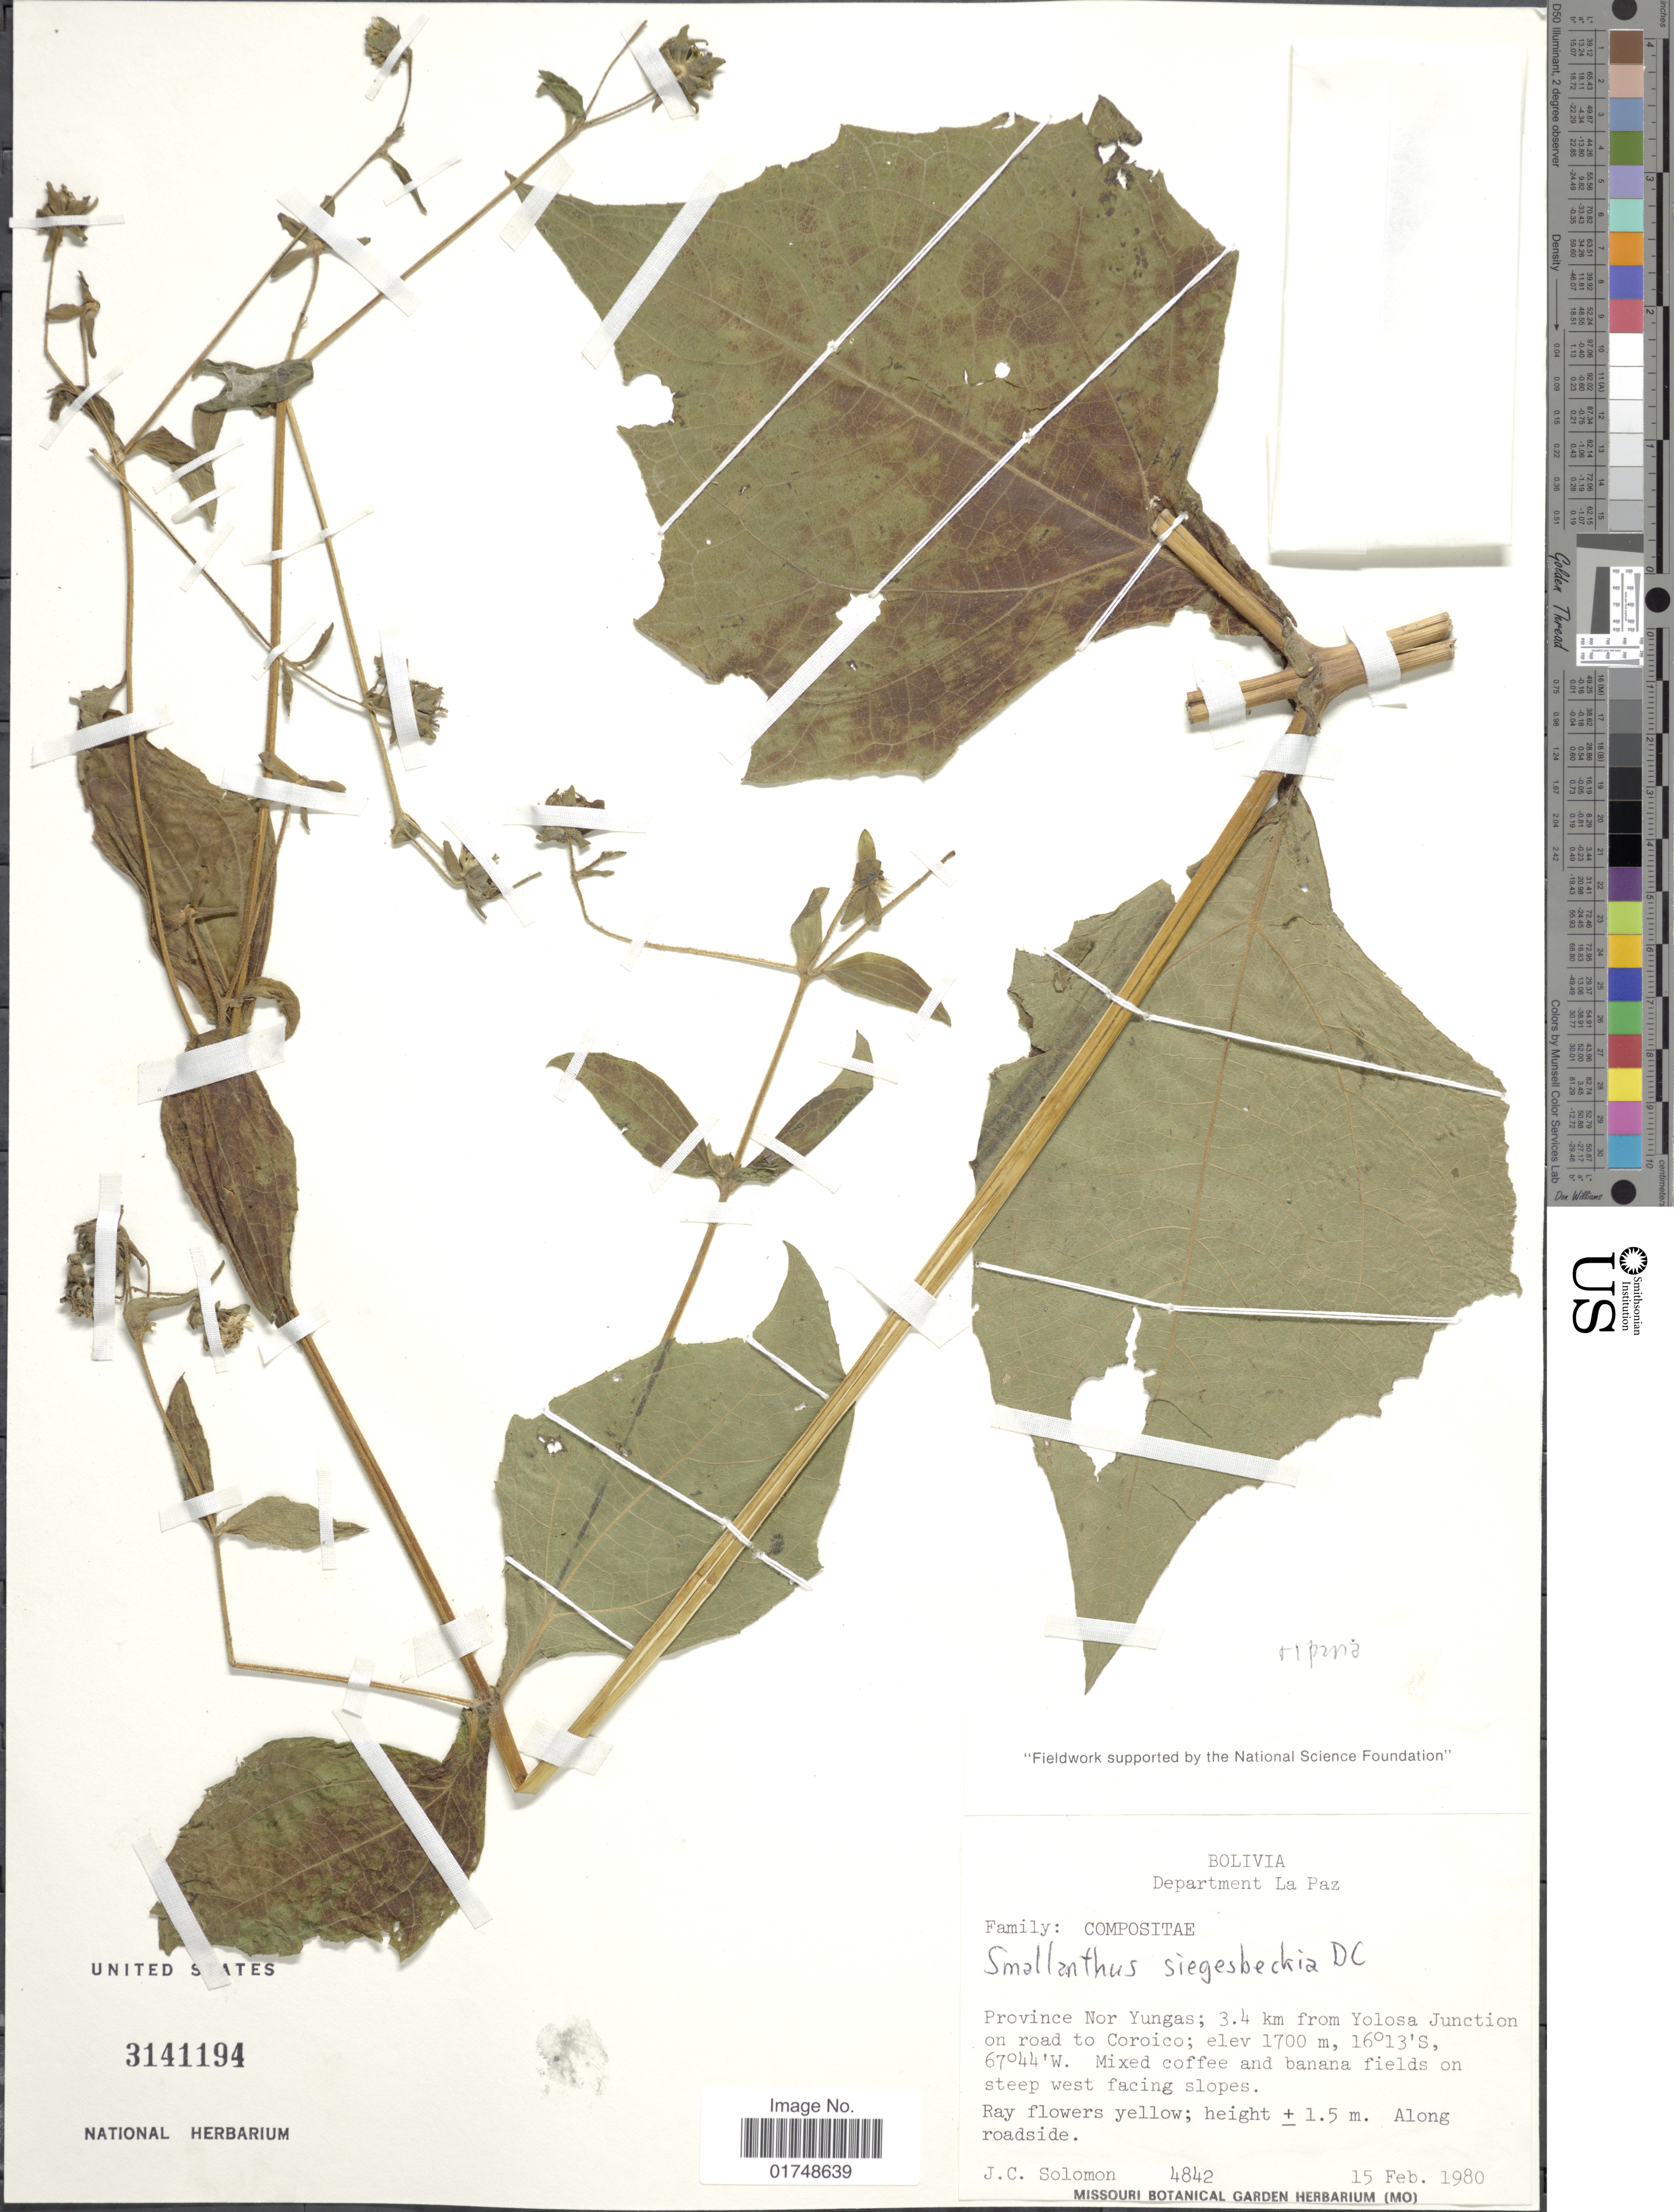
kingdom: Plantae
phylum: Tracheophyta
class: Magnoliopsida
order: Asterales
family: Asteraceae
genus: Smallanthus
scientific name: Smallanthus siegesbeckia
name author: (DC.) H. Rob.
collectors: J. C. Solomon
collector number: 4842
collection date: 1980-02-15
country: Bolivia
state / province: La Paz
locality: Department of La Paz. Province Nor Yungas; 3.4 km from Yolosa Junction on road to Coroico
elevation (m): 1700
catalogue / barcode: US 3141194